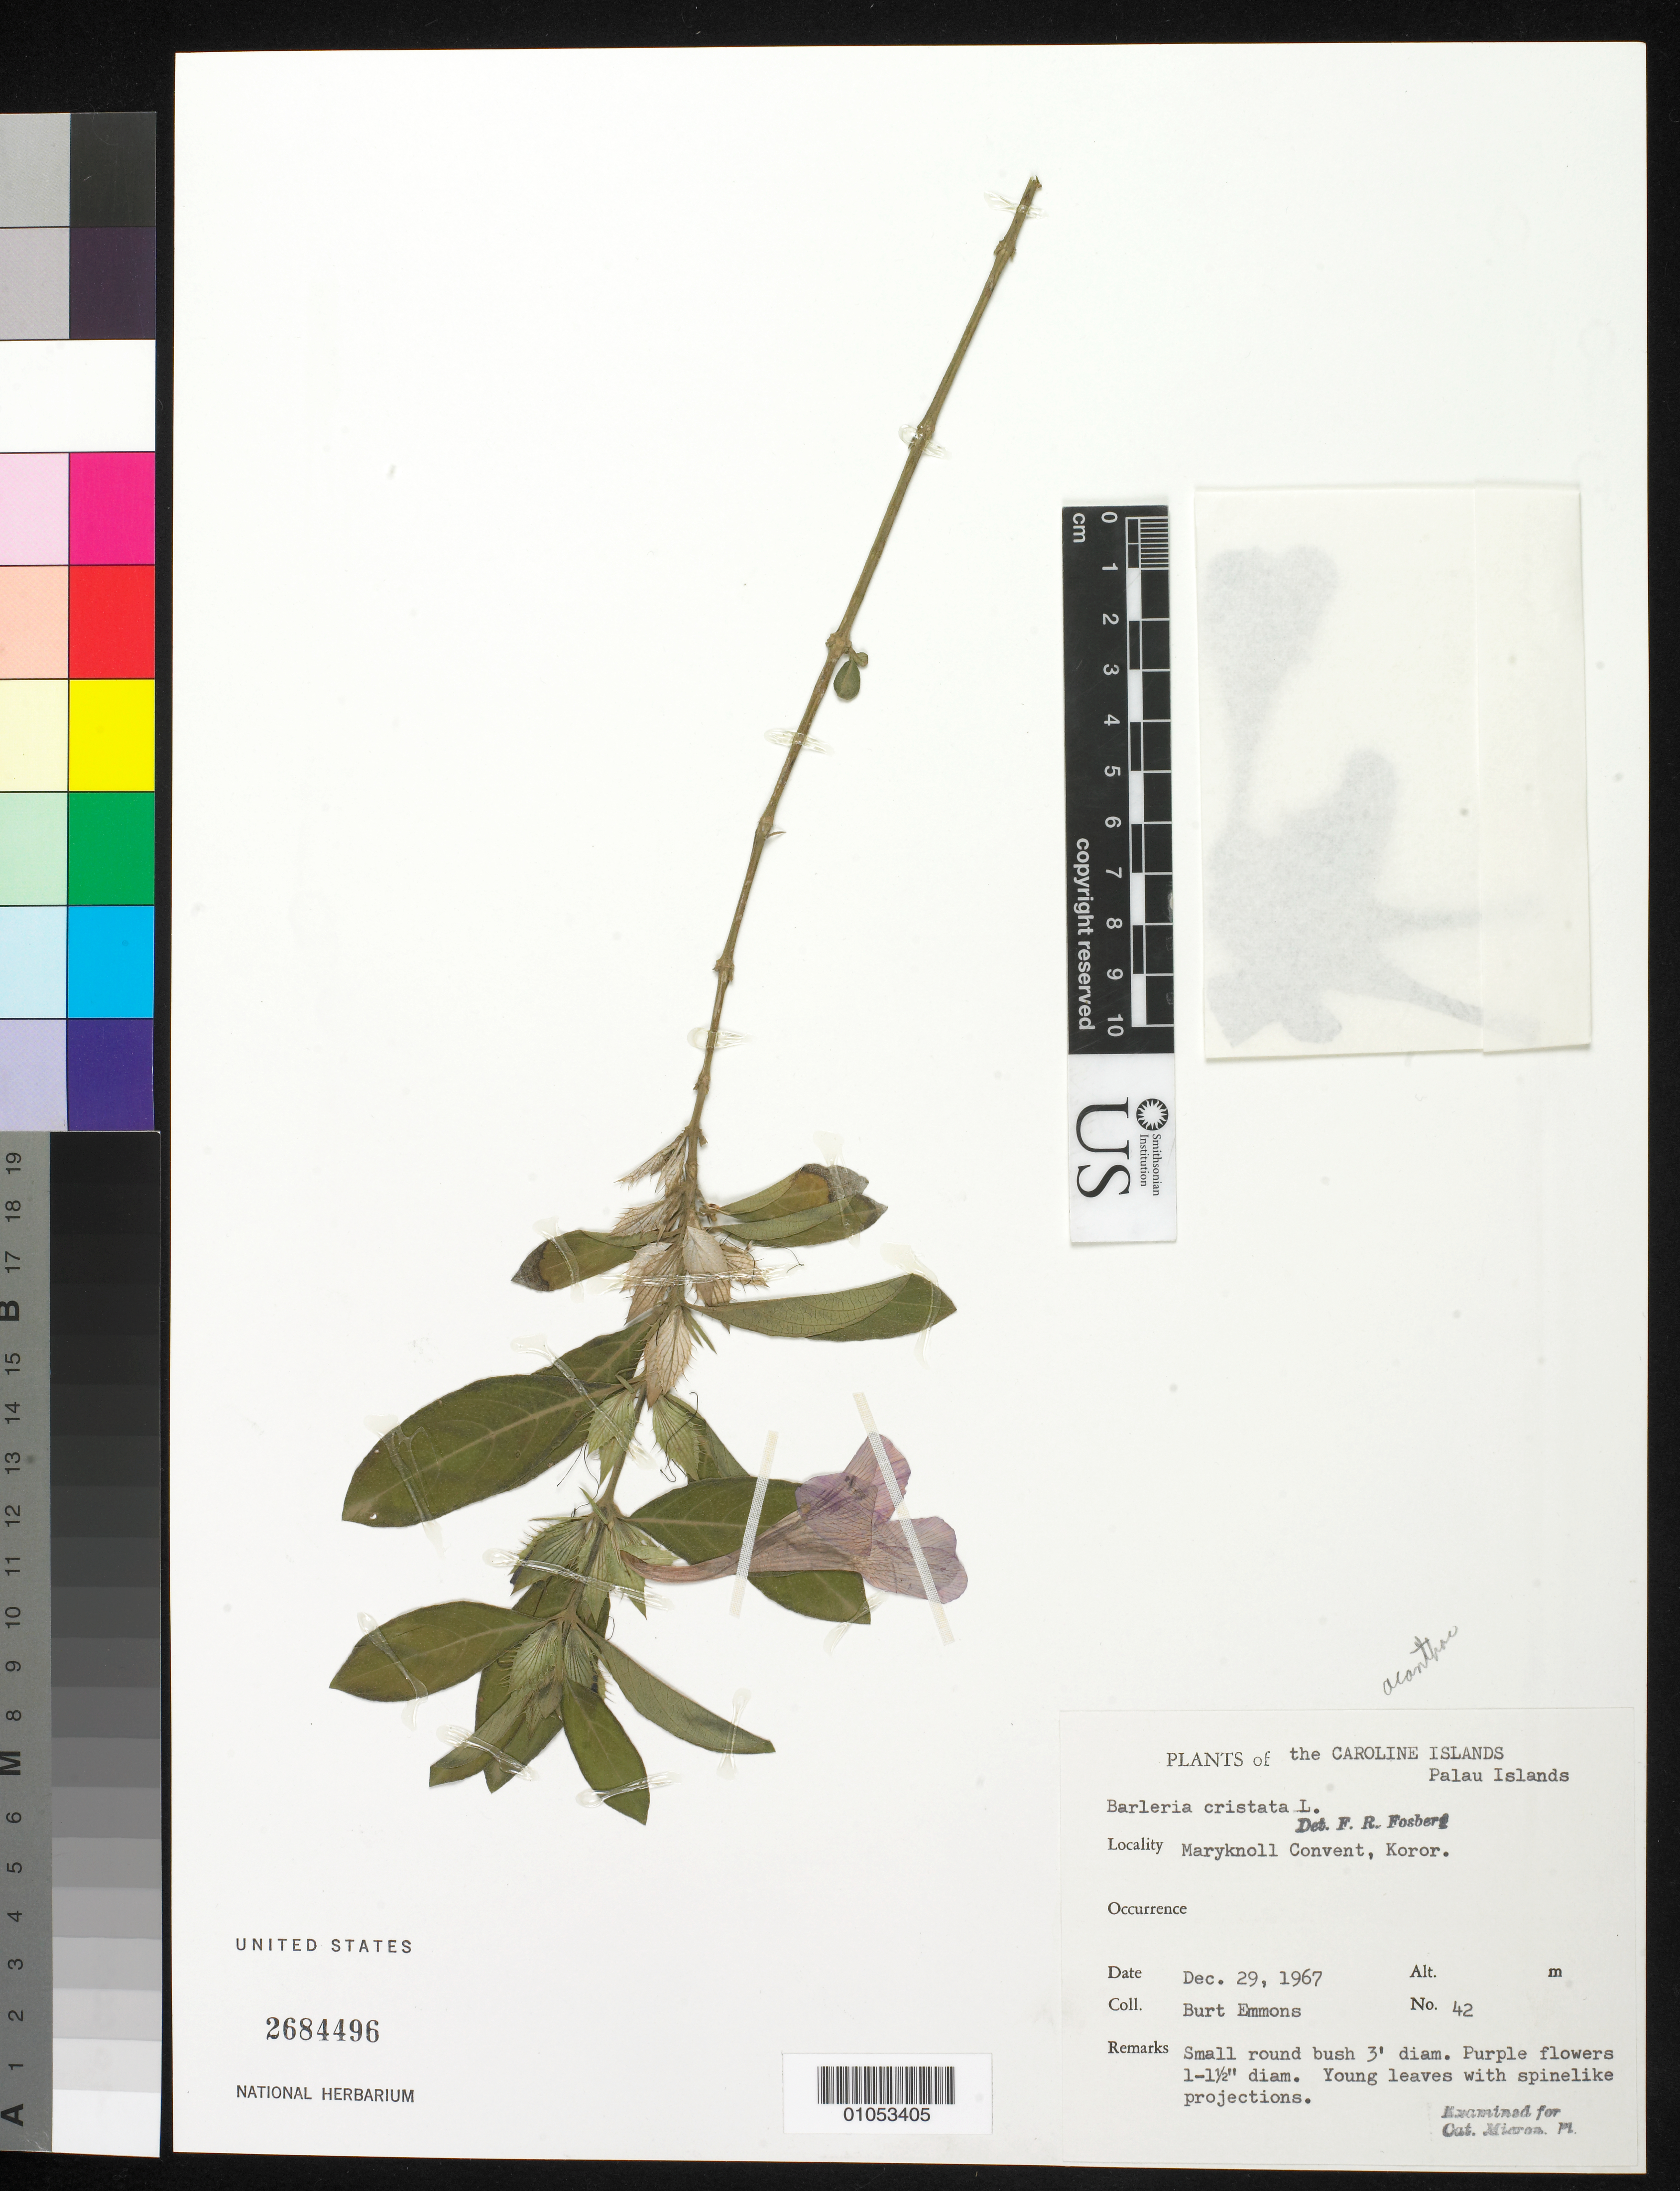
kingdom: Plantae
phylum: Tracheophyta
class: Magnoliopsida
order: Lamiales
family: Acanthaceae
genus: Barleria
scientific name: Barleria cristata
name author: L.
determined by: Fosberg, F. R.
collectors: B. Emmons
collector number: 42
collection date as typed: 29/12/1967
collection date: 1967-12-29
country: Palau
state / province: Koror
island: Oreor (Koror)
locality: Maryknoll Convent, Koror.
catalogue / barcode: US 2684496